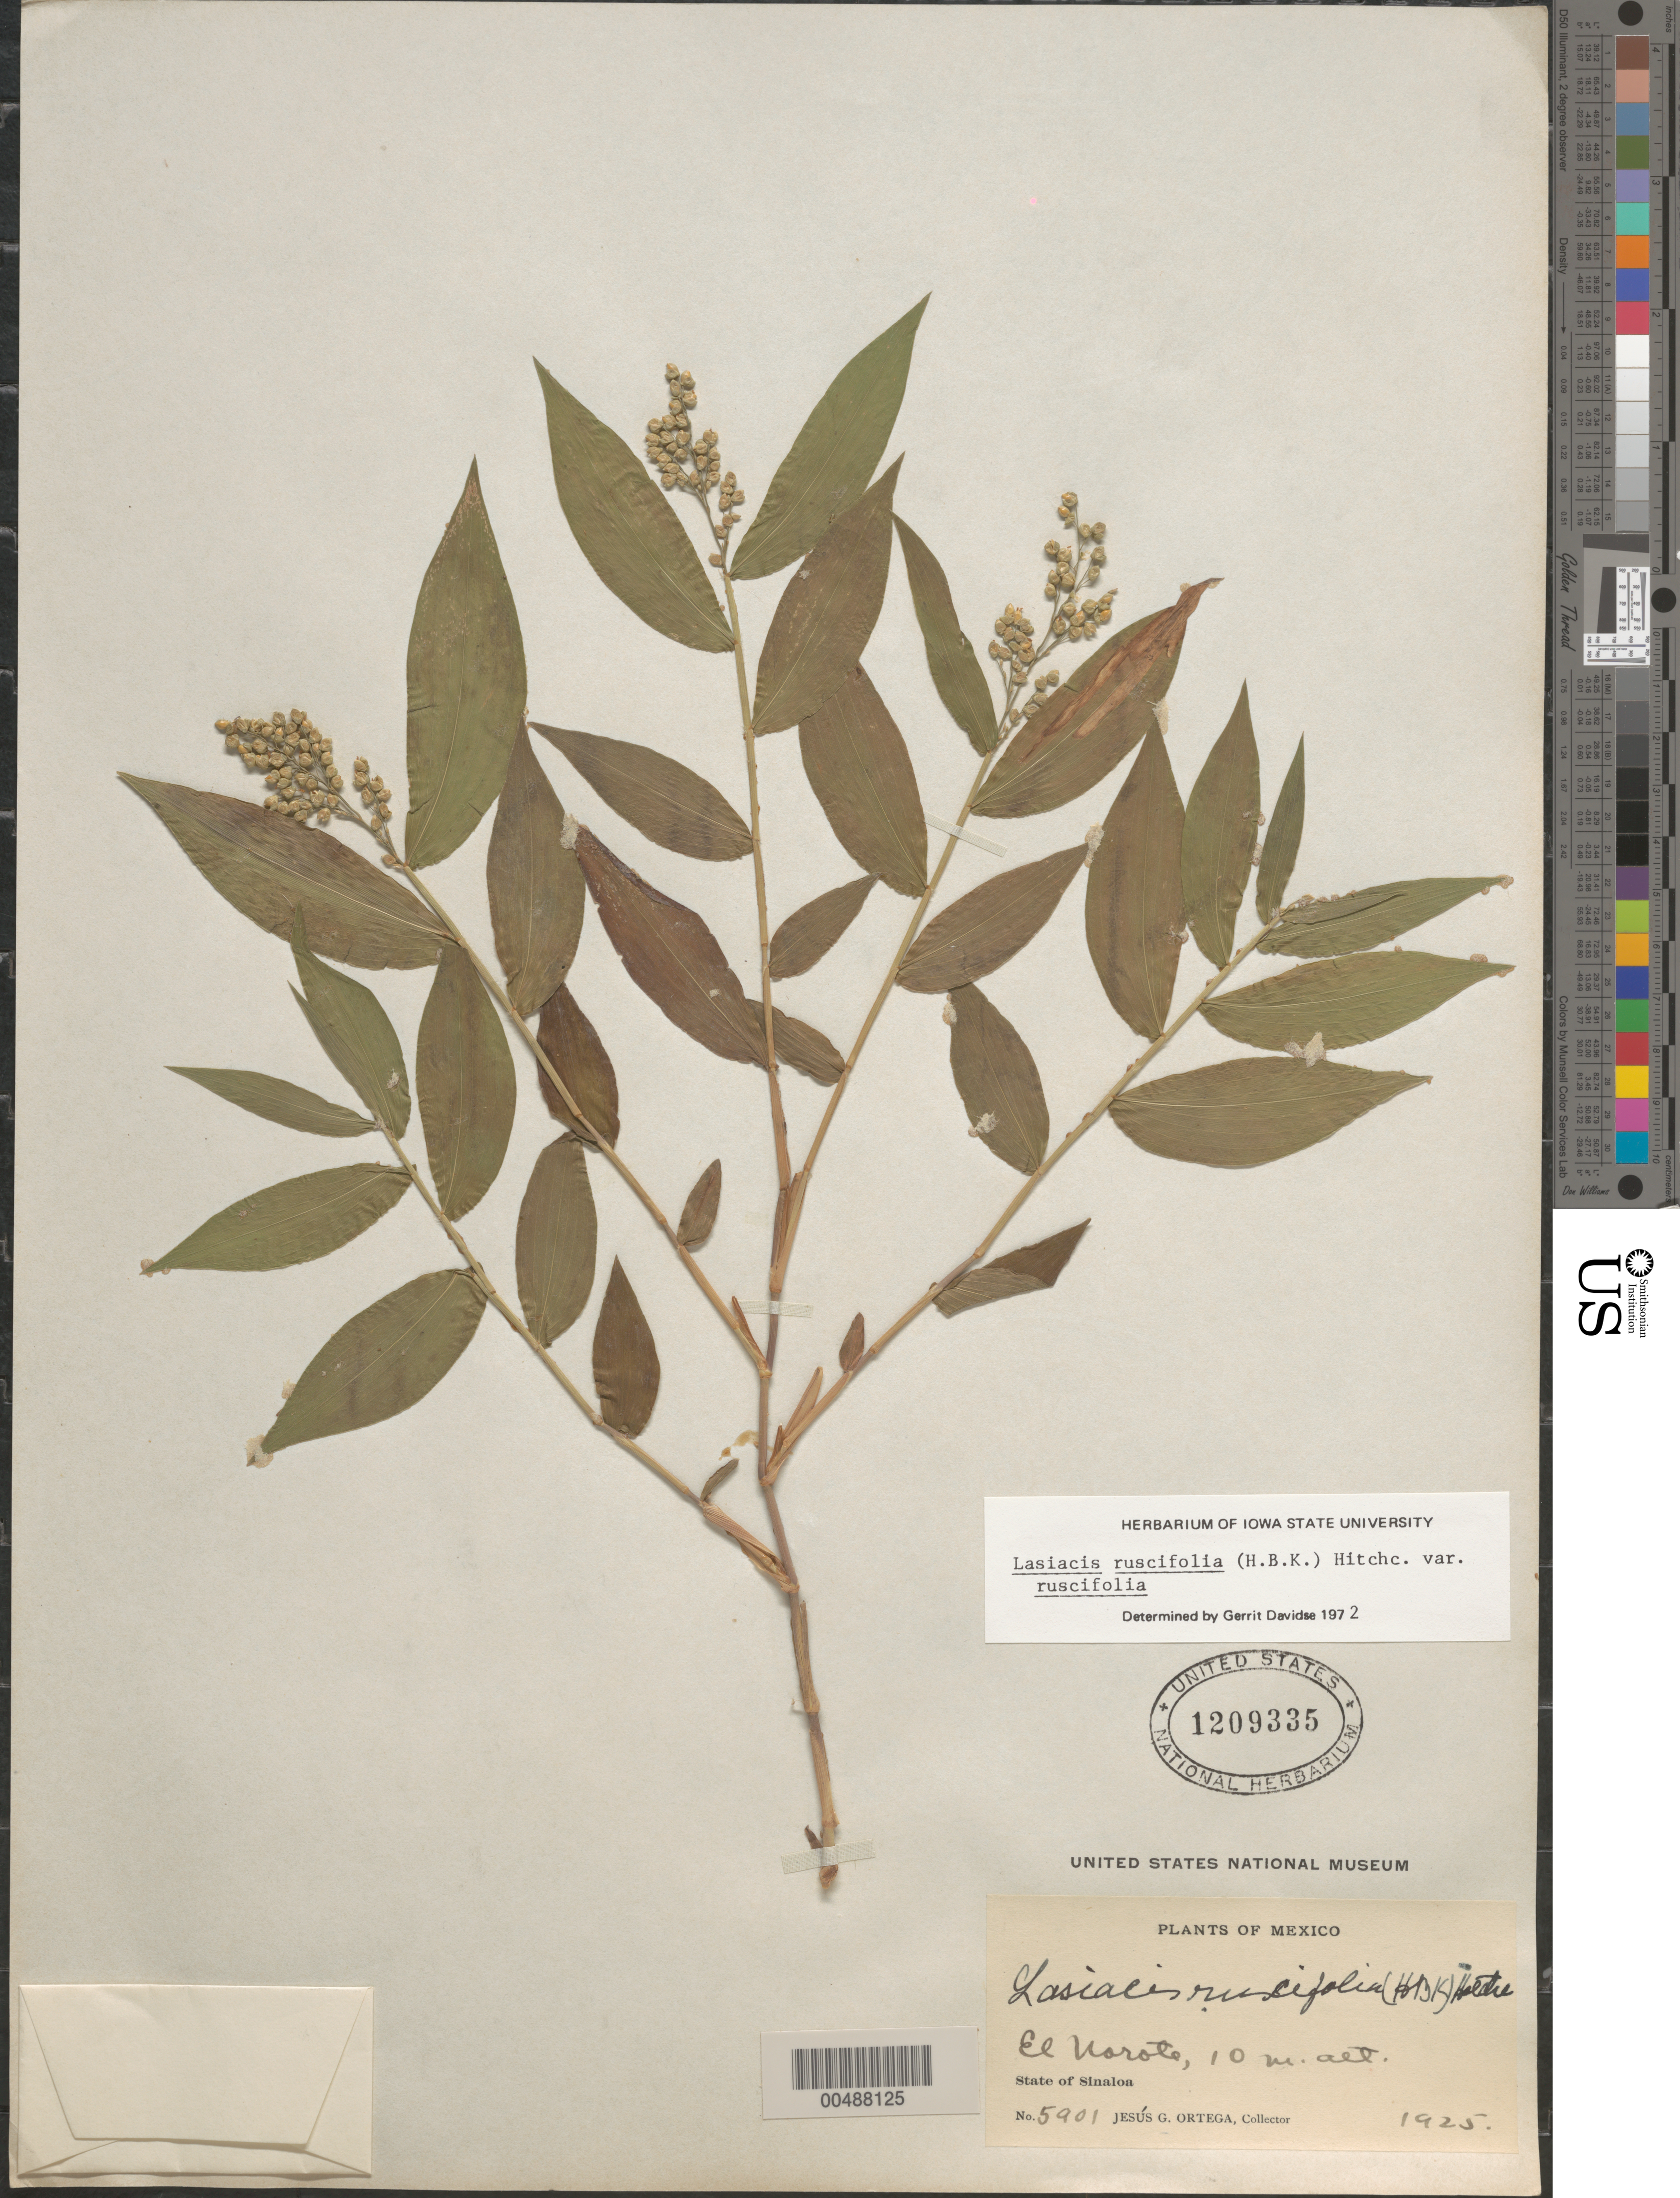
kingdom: Plantae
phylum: Tracheophyta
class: Liliopsida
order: Poales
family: Poaceae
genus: Lasiacis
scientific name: Lasiacis ruscifolia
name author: (Kunth) Hitchc.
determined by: Davidse, Gerrit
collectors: J. Ortega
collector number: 5901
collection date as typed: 1925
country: Mexico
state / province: Sinaloa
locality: El Norote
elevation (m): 10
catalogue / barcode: US 1209335